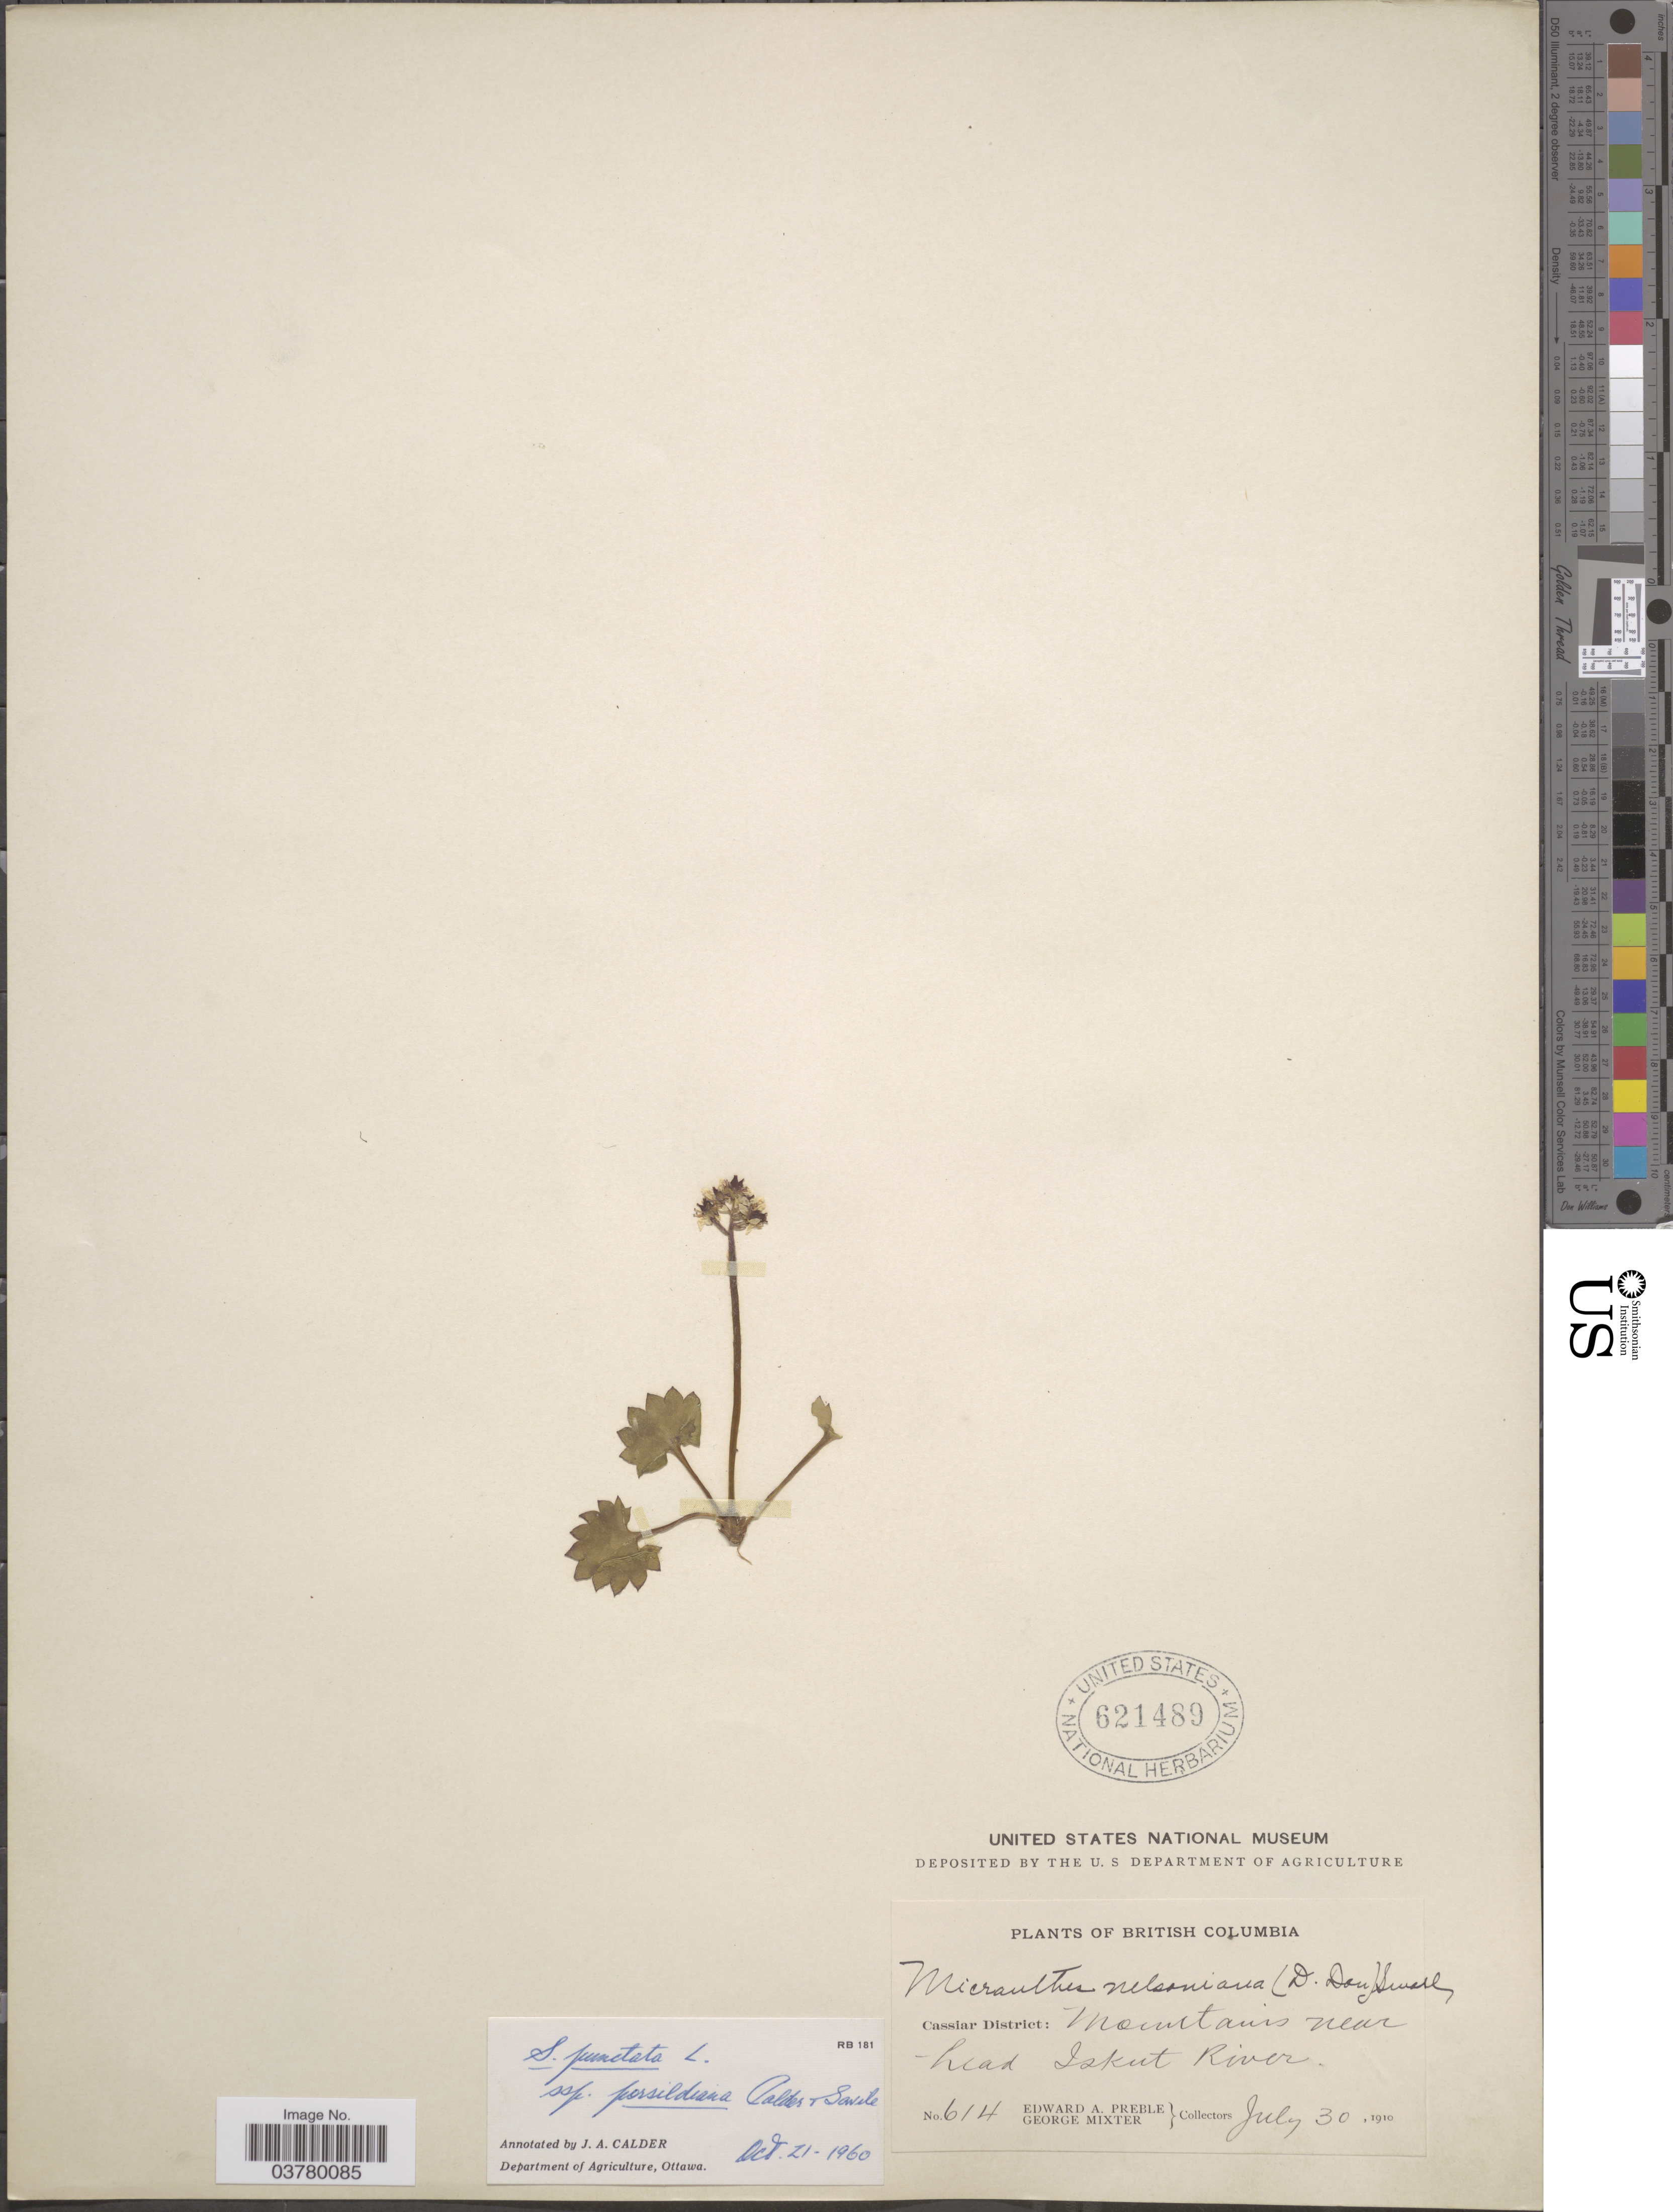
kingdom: Plantae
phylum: Tracheophyta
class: Magnoliopsida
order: Saxifragales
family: Saxifragaceae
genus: Micranthes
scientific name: Micranthes nelsoniana var. porsildiana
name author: (Calder & Savile) Gornall & H. Ohba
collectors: E. Preble & G. Mixter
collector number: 614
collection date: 1910-07-30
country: Canada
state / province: British Columbia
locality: Cassiar District: Mountains near head Iskut River.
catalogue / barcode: US 621489